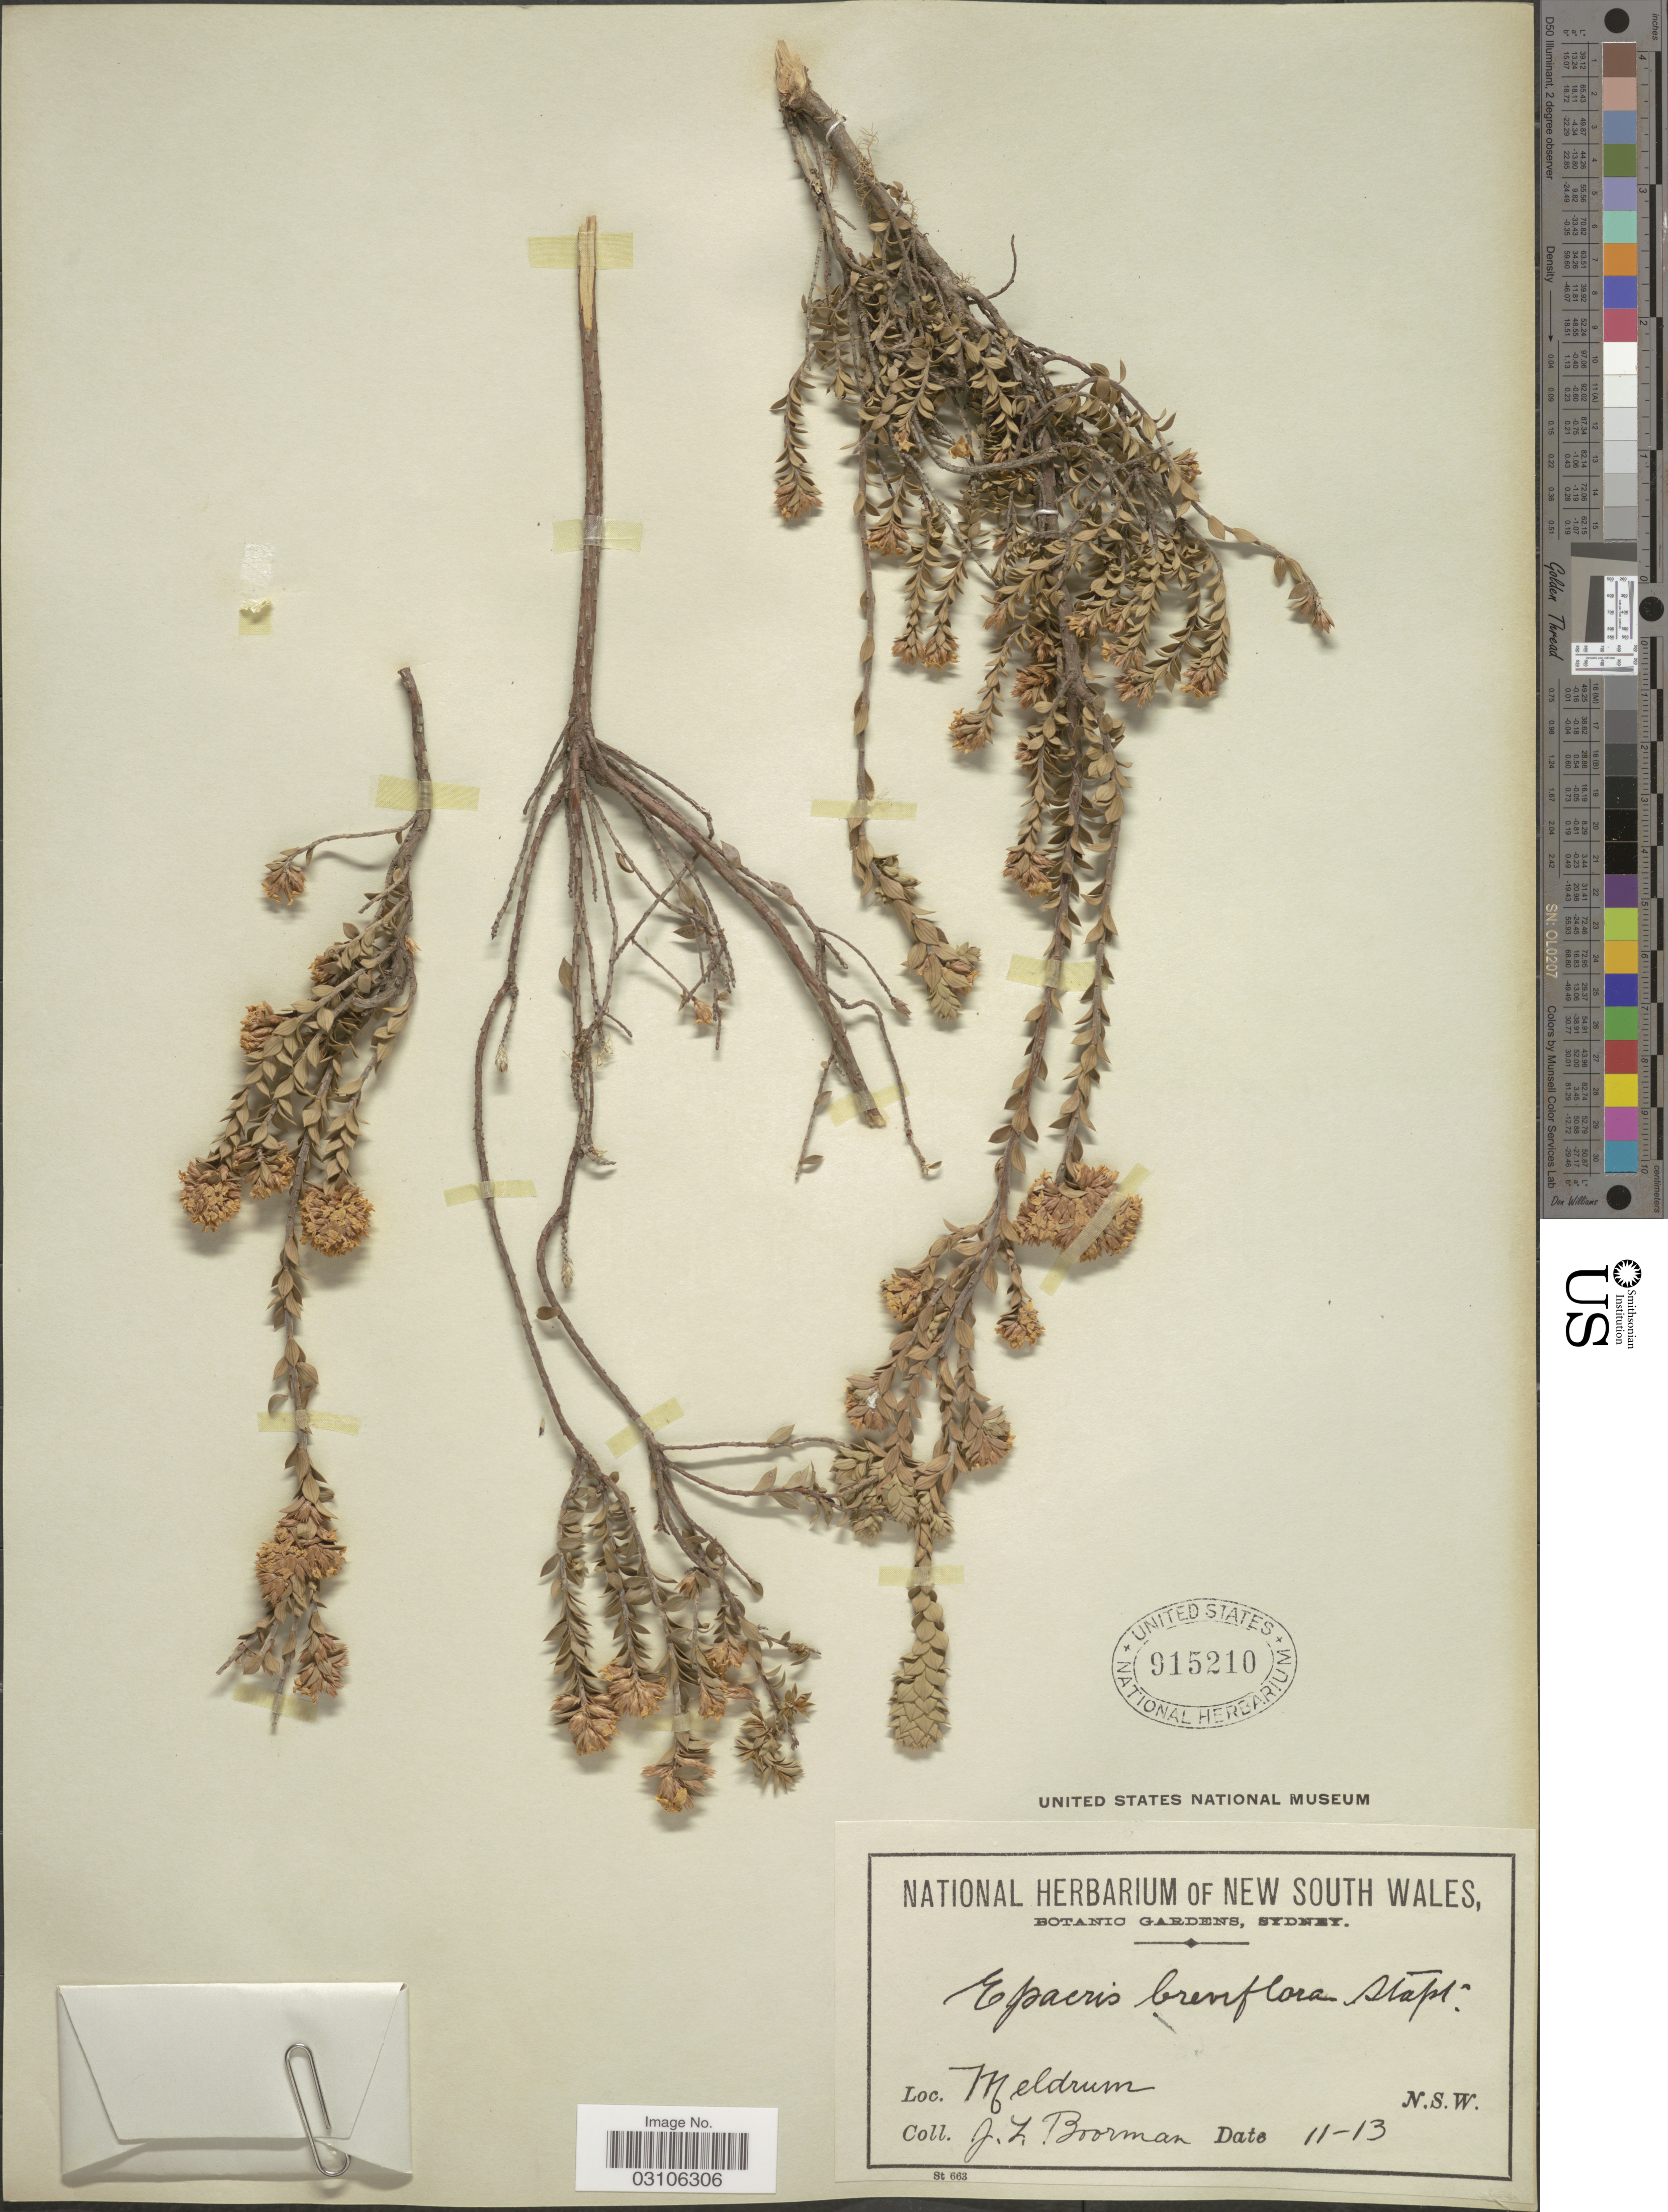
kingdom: Plantae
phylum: Tracheophyta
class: Magnoliopsida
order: Ericales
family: Ericaceae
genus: Epacris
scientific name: Epacris breviflora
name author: Stapf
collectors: J. Boorman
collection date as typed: Transcribed d/m/y: /11/13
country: Australia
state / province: New South Wales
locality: Meldrum.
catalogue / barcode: US 915210